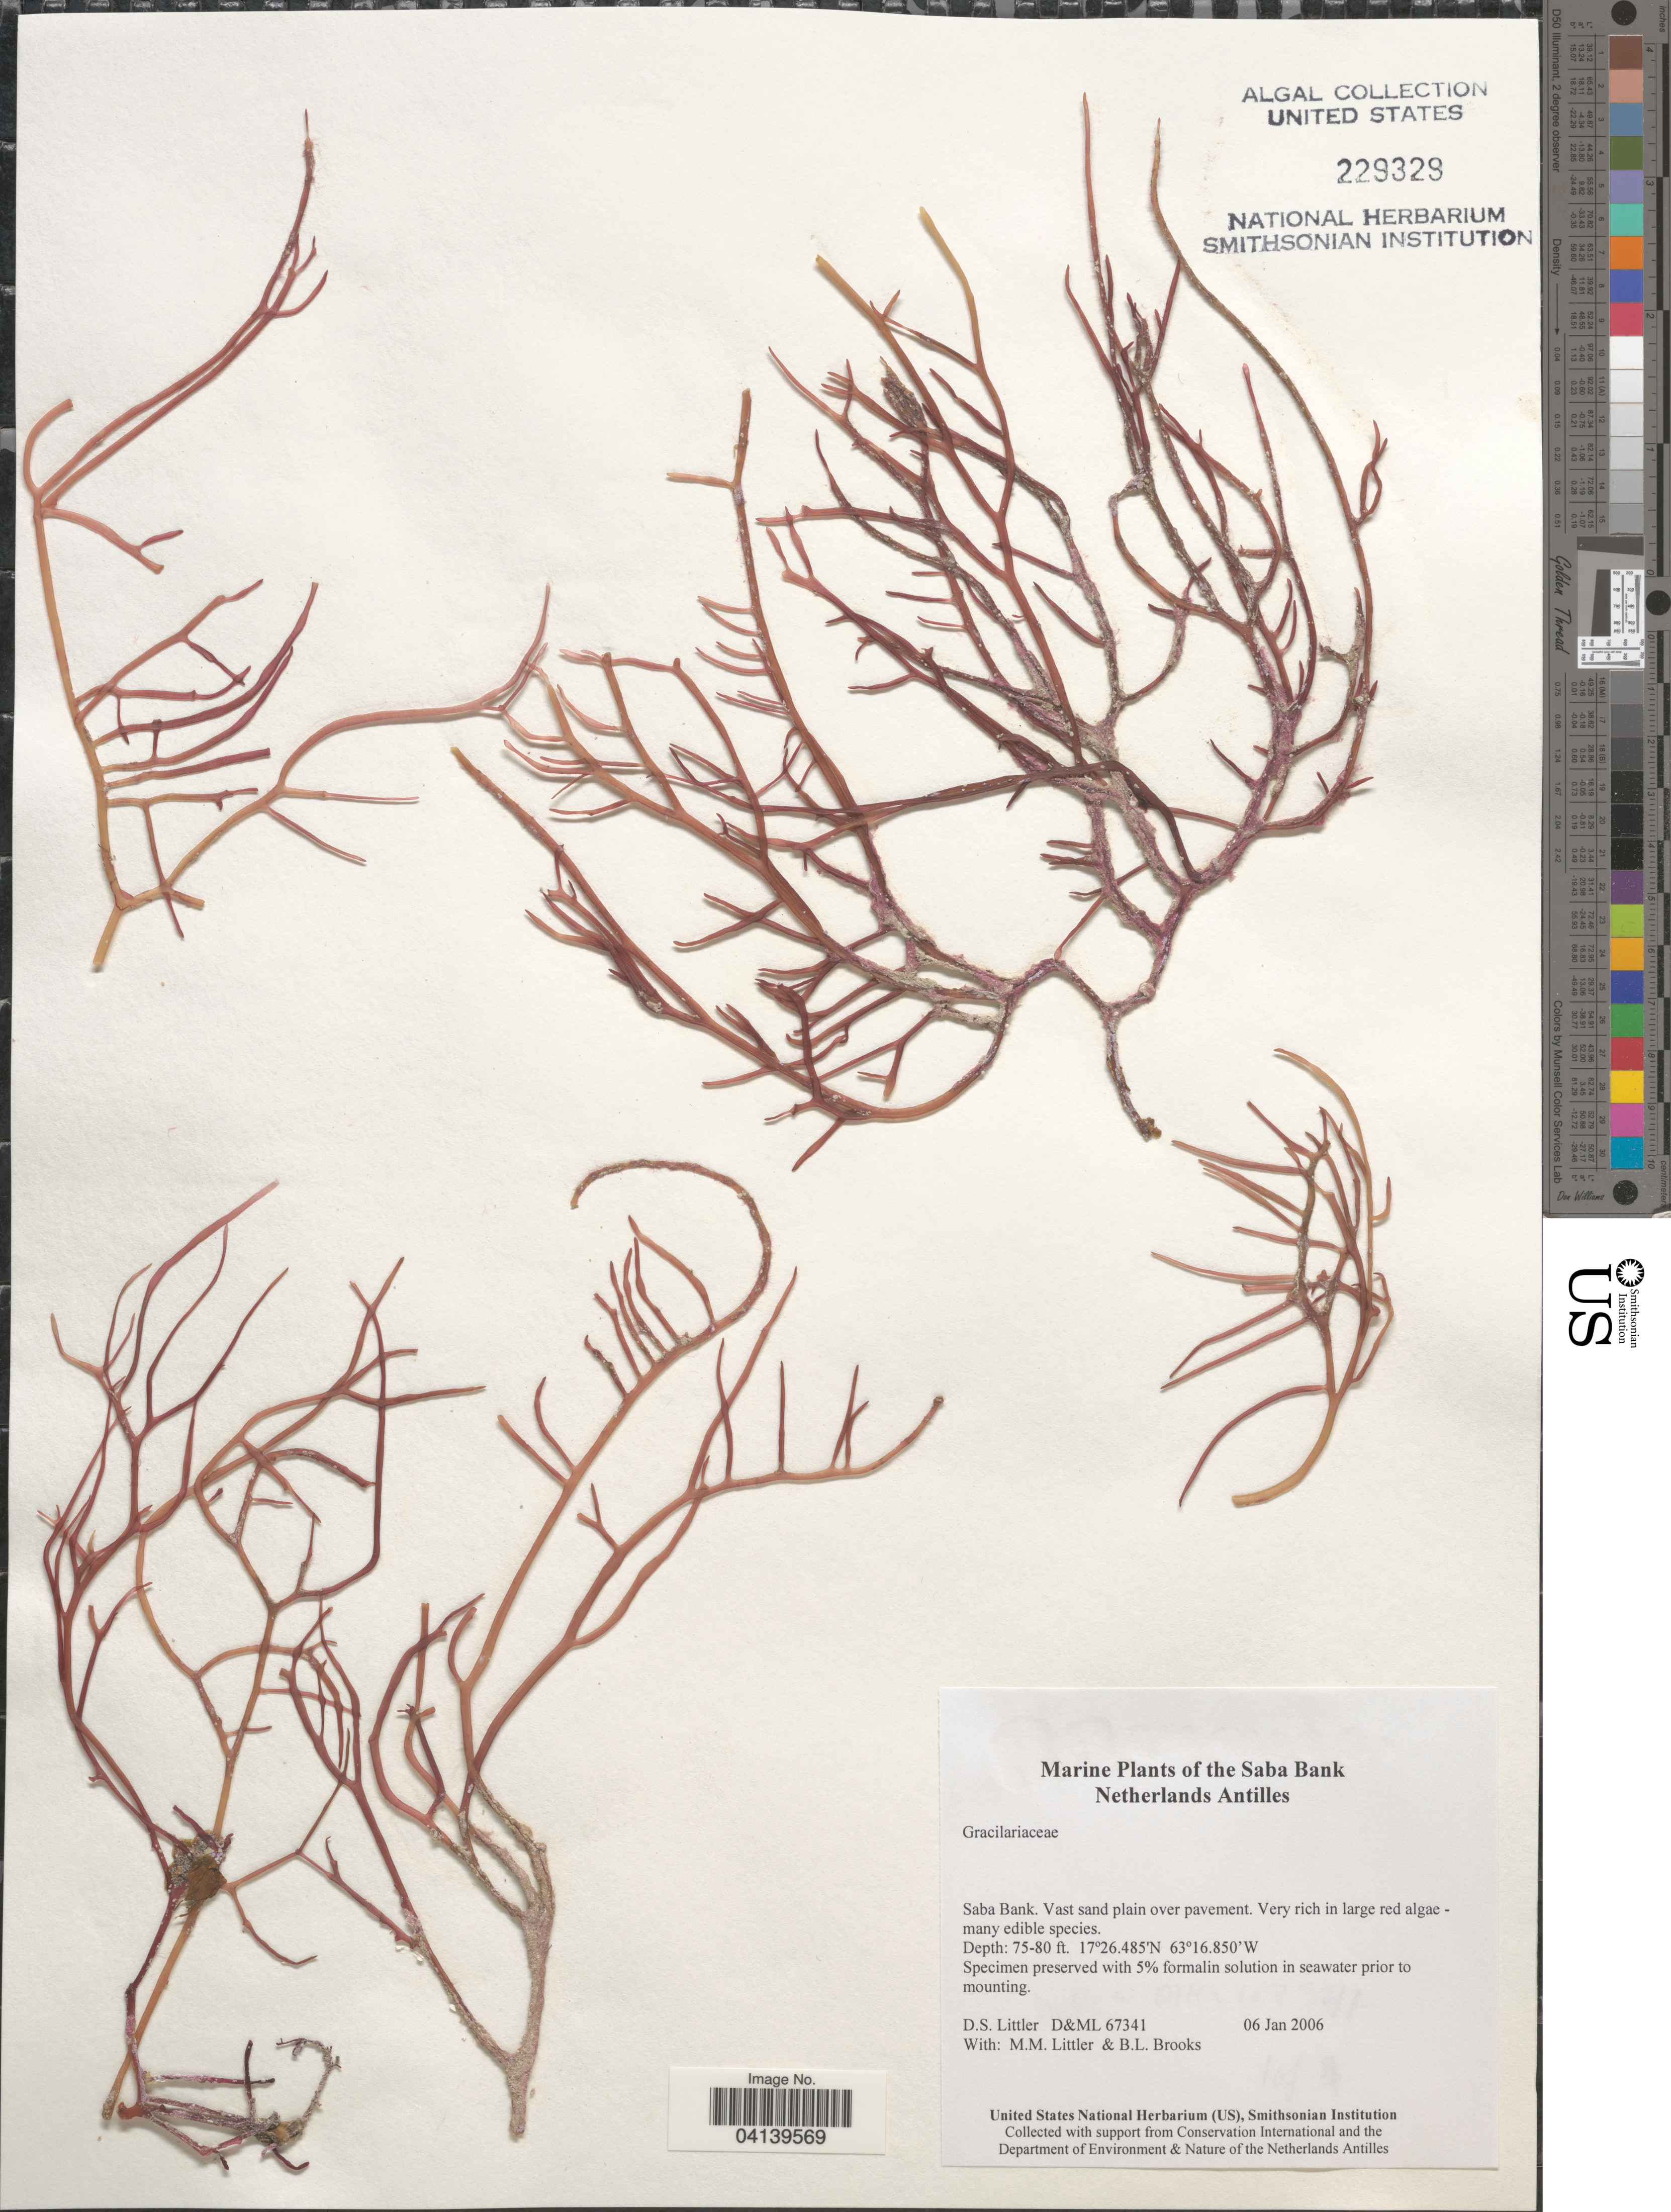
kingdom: Plantae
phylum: Rhodophyta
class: Florideophyceae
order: Gracilariales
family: Gracilariaceae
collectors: D. S. Littler & B. Brooks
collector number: D&ML67341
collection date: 2006-01-06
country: Netherlands Antilles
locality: Saba Bank.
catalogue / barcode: US 229329